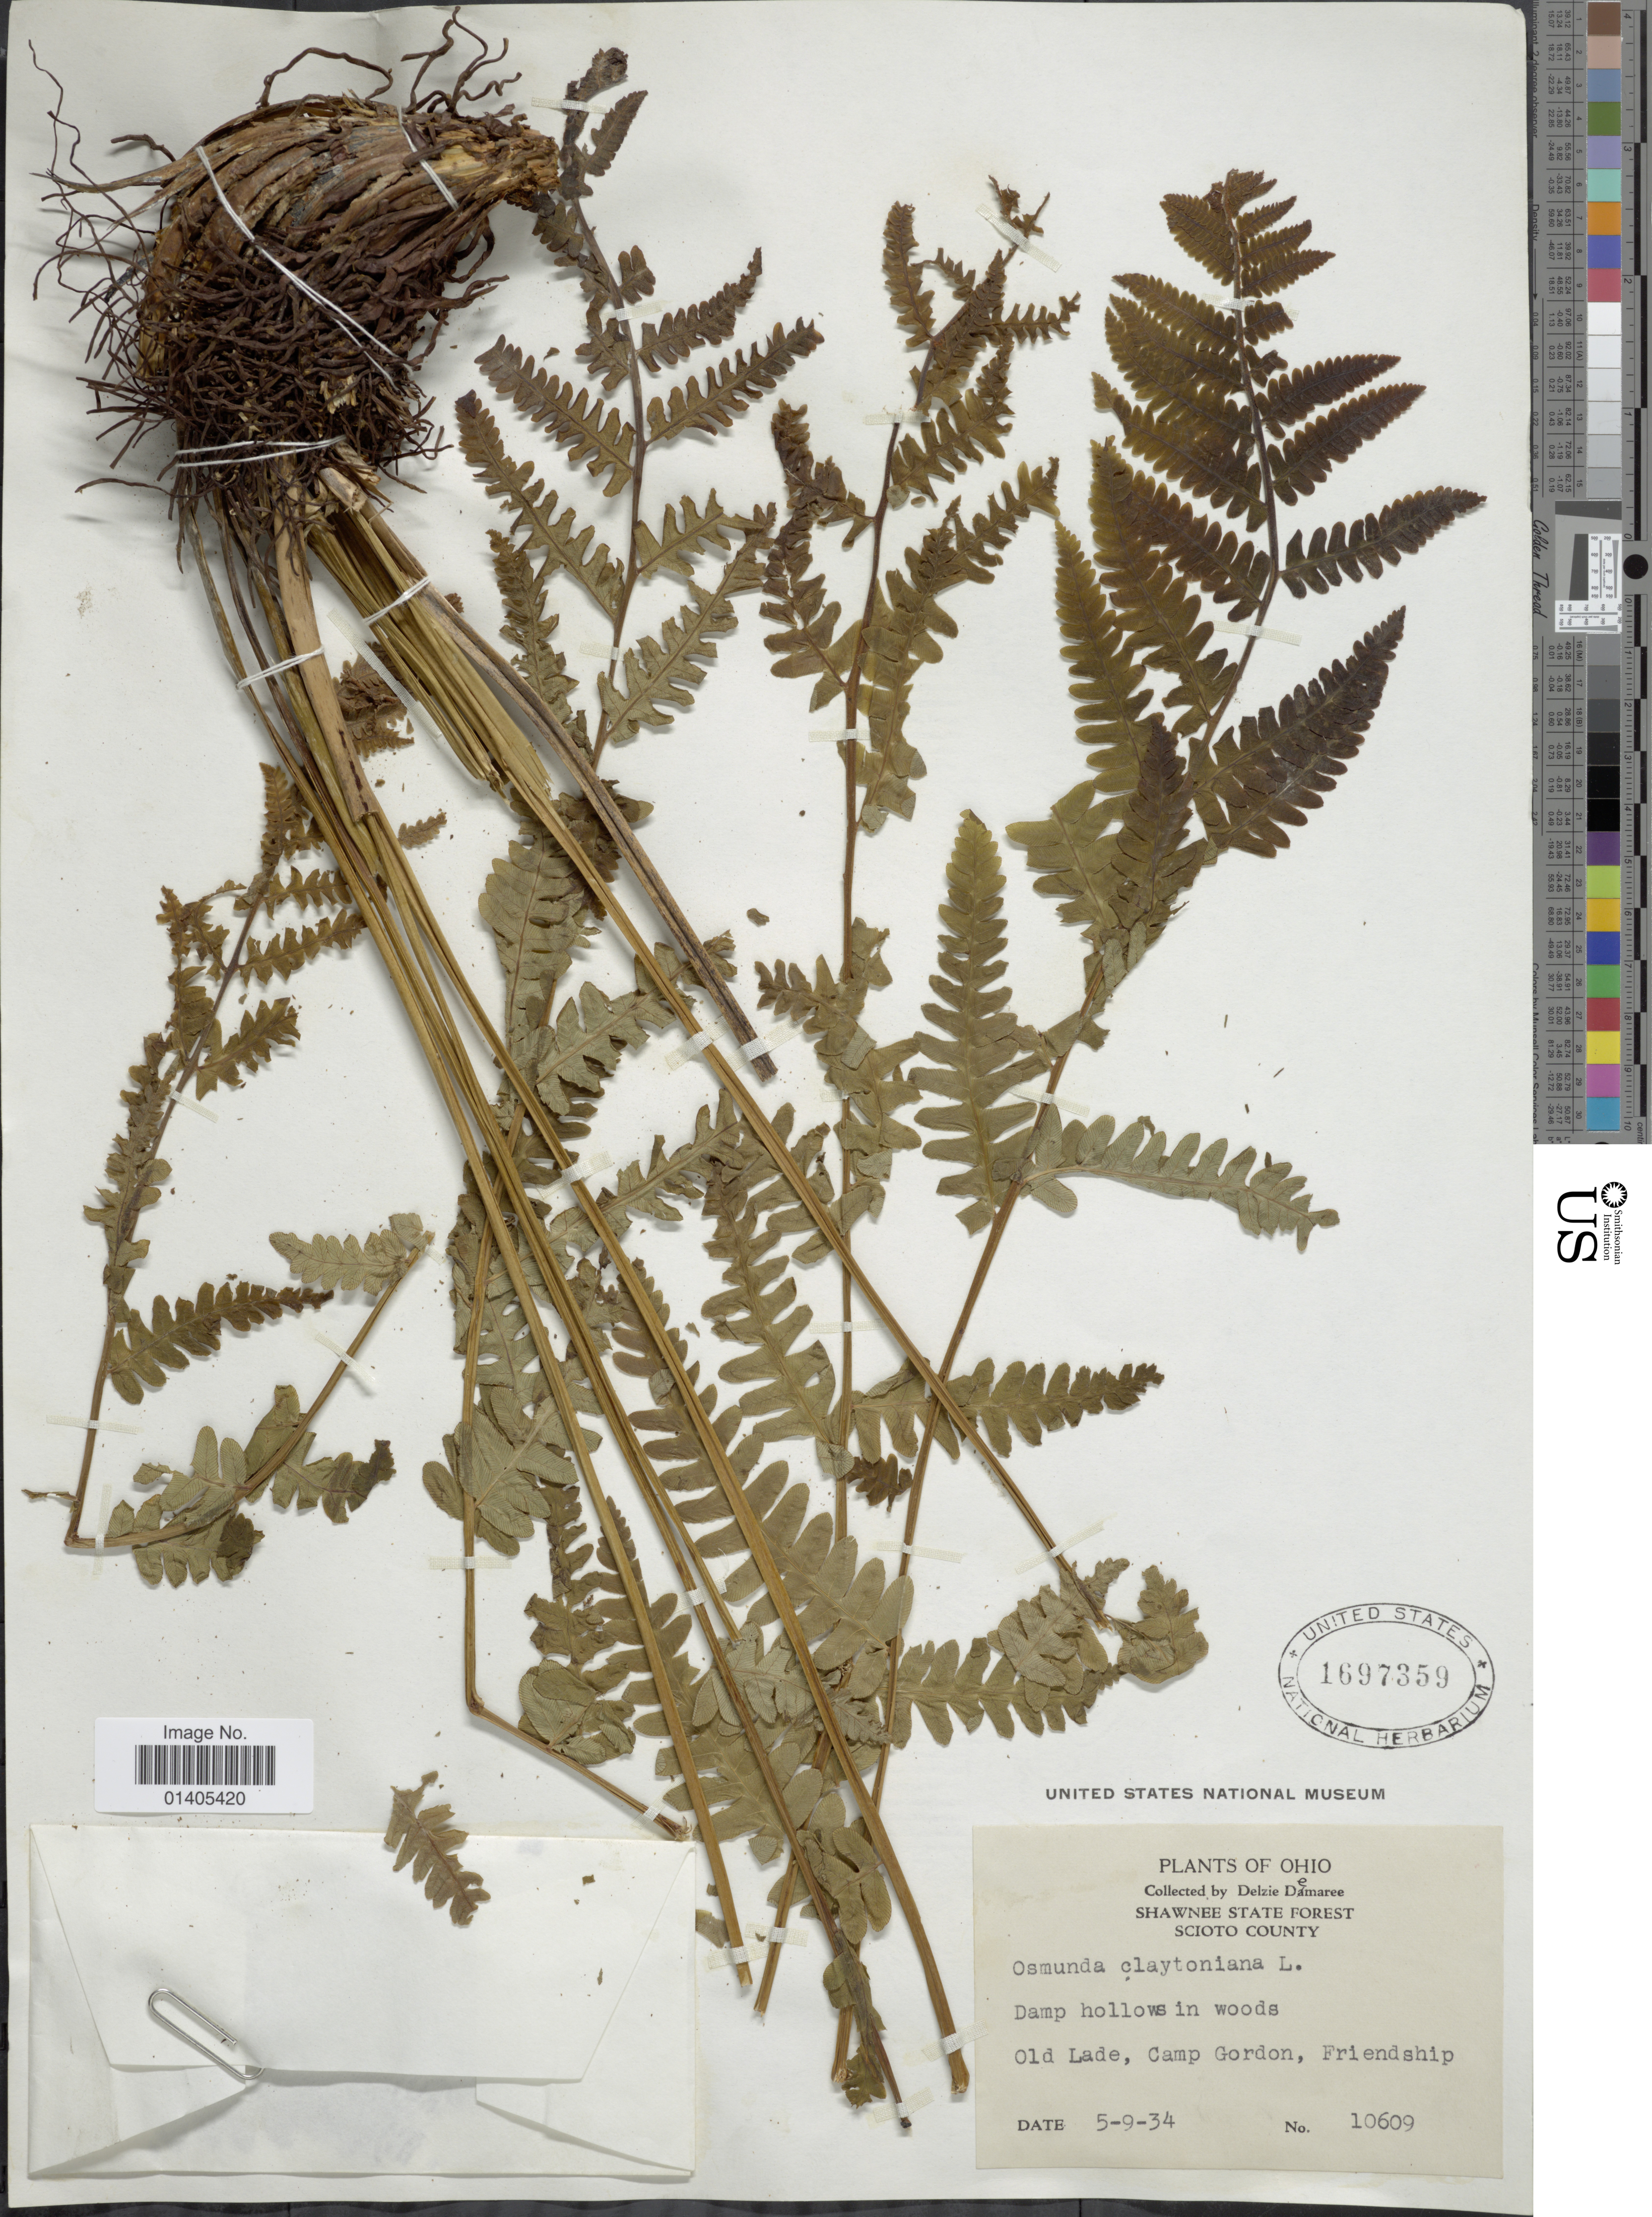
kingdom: Plantae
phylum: Tracheophyta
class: Polypodiopsida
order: Osmundales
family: Osmundaceae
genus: Osmunda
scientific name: Osmunda claytoniana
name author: (L.) Tagawa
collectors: D. Demaree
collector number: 10609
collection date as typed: Transcribed d/m/y: 5/9/34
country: United States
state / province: Ohio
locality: Old Lade, Camp Gordon, Friendship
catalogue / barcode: US 1697359